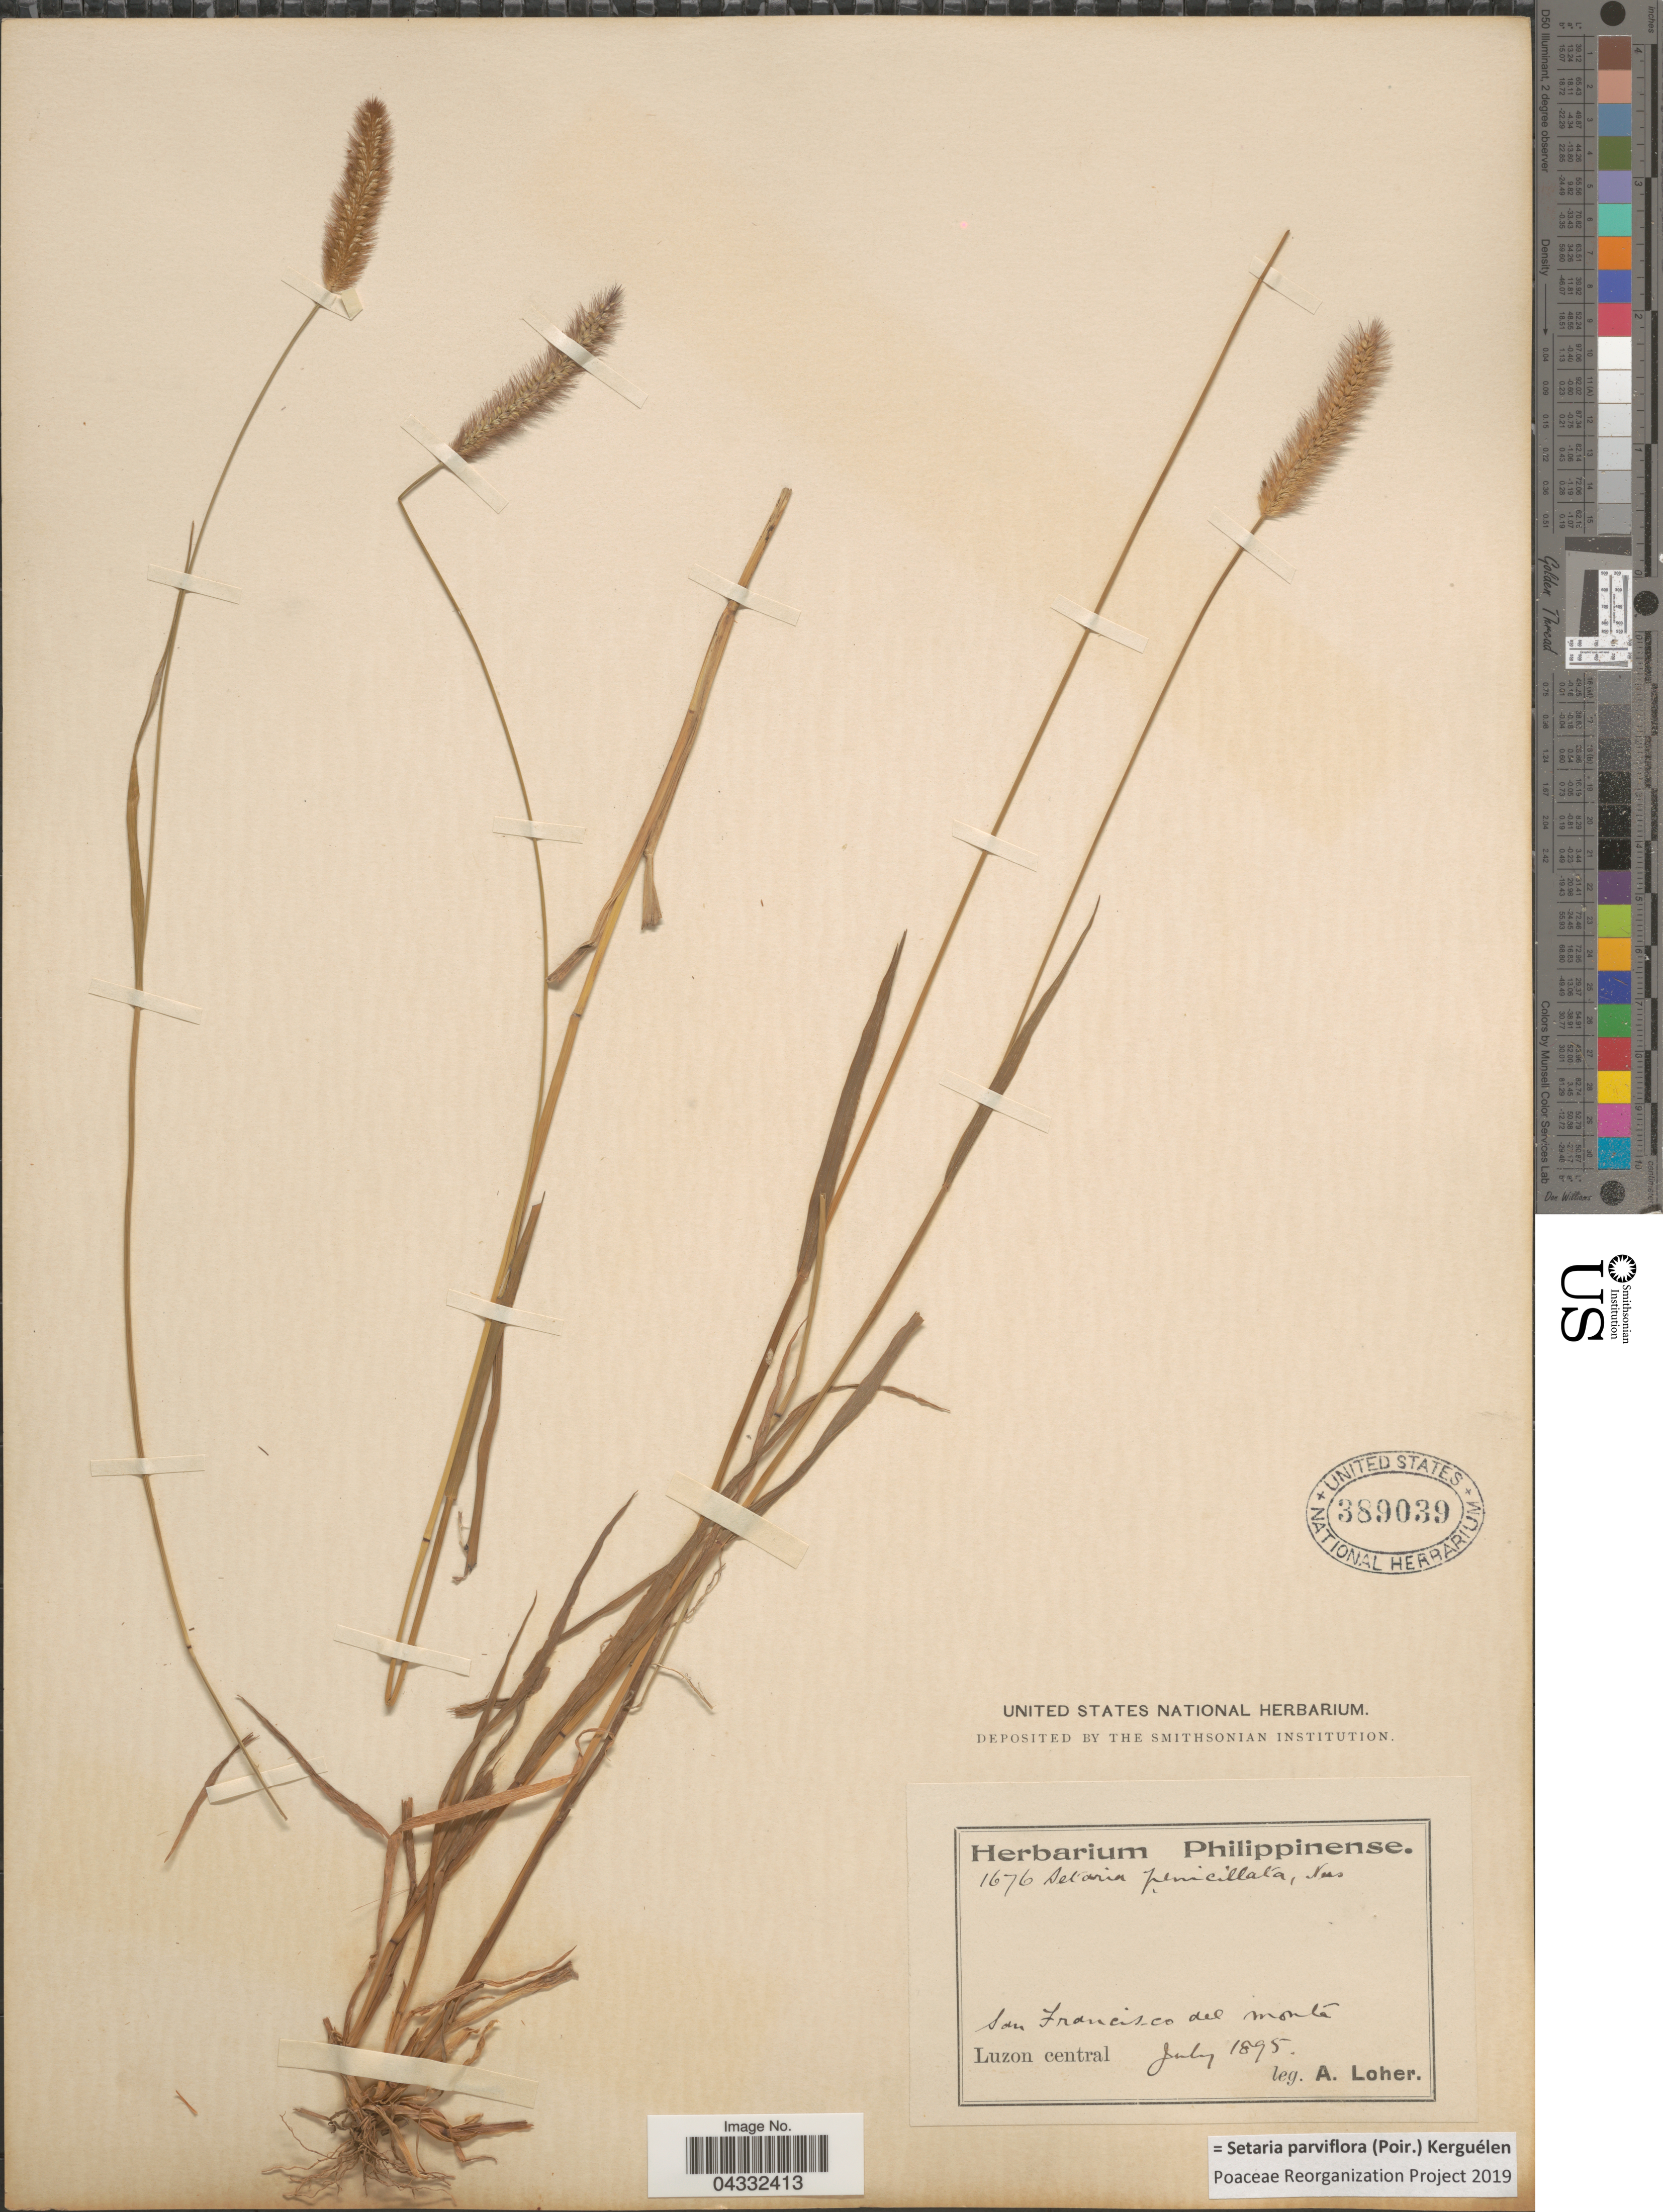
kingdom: Plantae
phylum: Tracheophyta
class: Liliopsida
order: Poales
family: Poaceae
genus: Setaria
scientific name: Setaria parviflora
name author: (Poir.) Kerguélen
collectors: A. Loher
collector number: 1676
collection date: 1895-07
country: Philippines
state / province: Central Luzon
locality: San Francisco del monte. Luzon central.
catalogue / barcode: US 389039